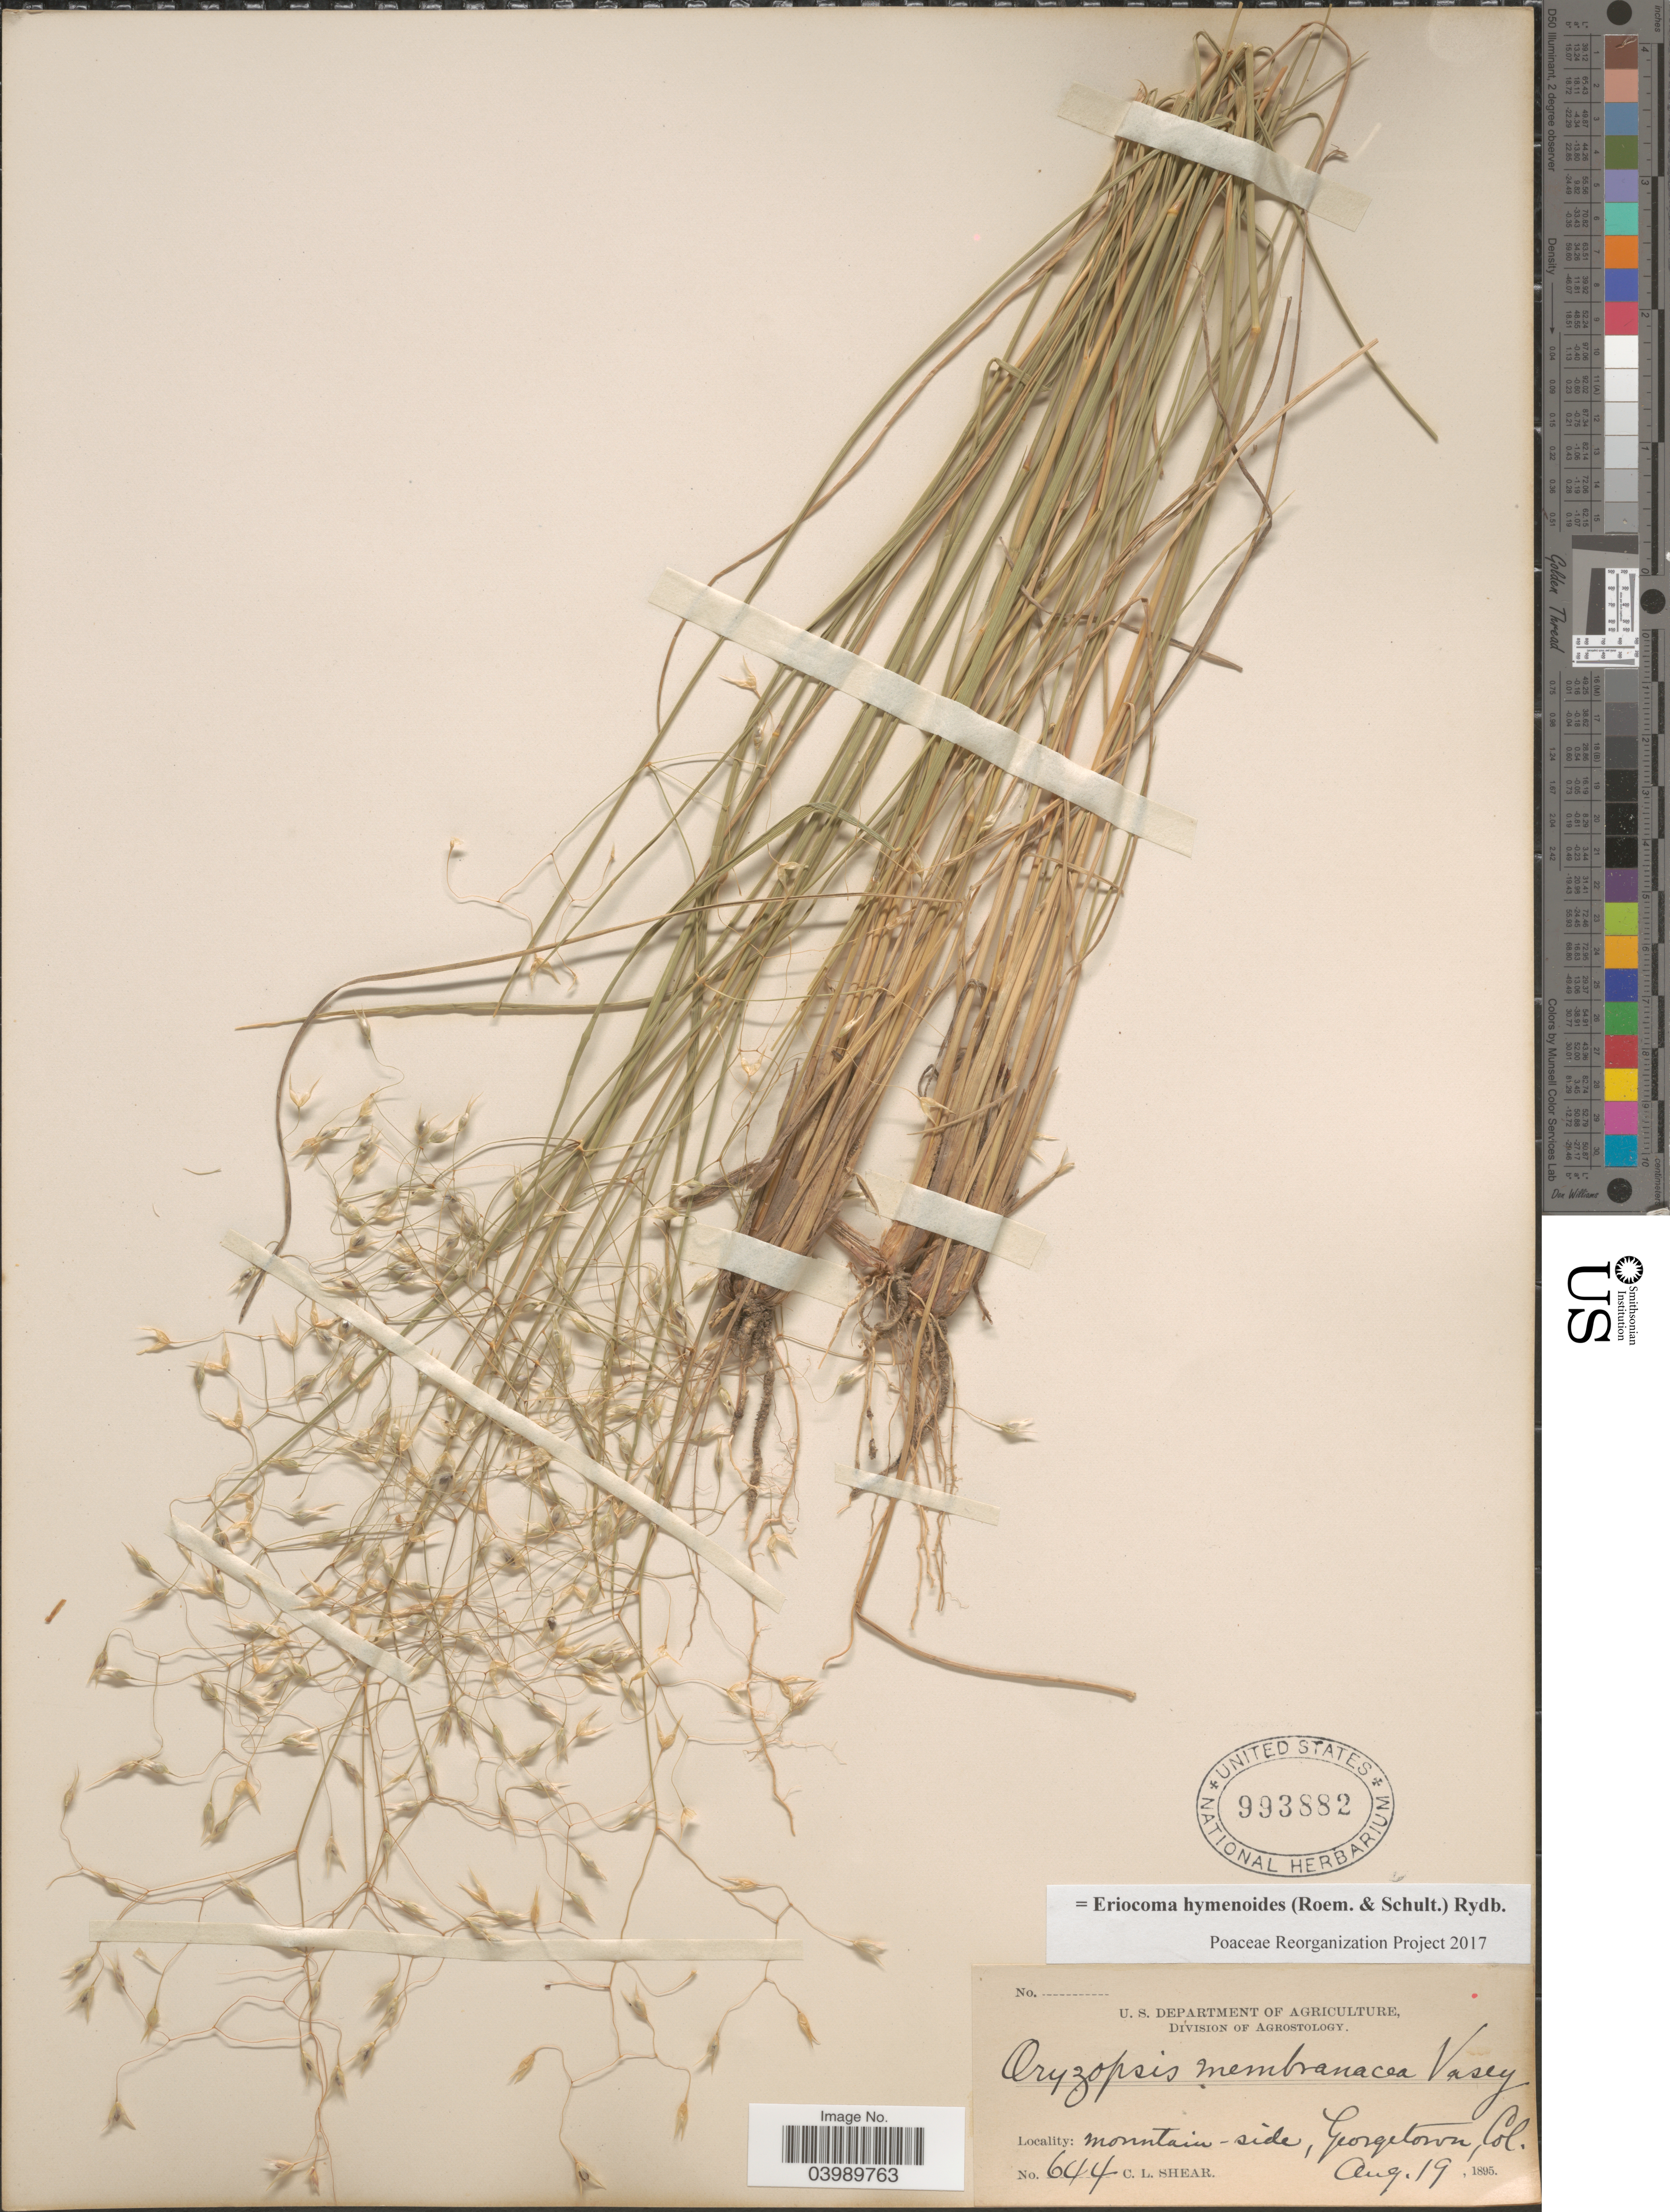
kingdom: Plantae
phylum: Tracheophyta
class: Liliopsida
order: Poales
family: Poaceae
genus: Eriocoma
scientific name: Eriocoma hymenoides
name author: (Roem. & Schult.) Rydb.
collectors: C. L. Shear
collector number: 644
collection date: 1895-08-19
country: United States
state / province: Colorado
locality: Mountain-side, Georgetown.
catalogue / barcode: US 993882